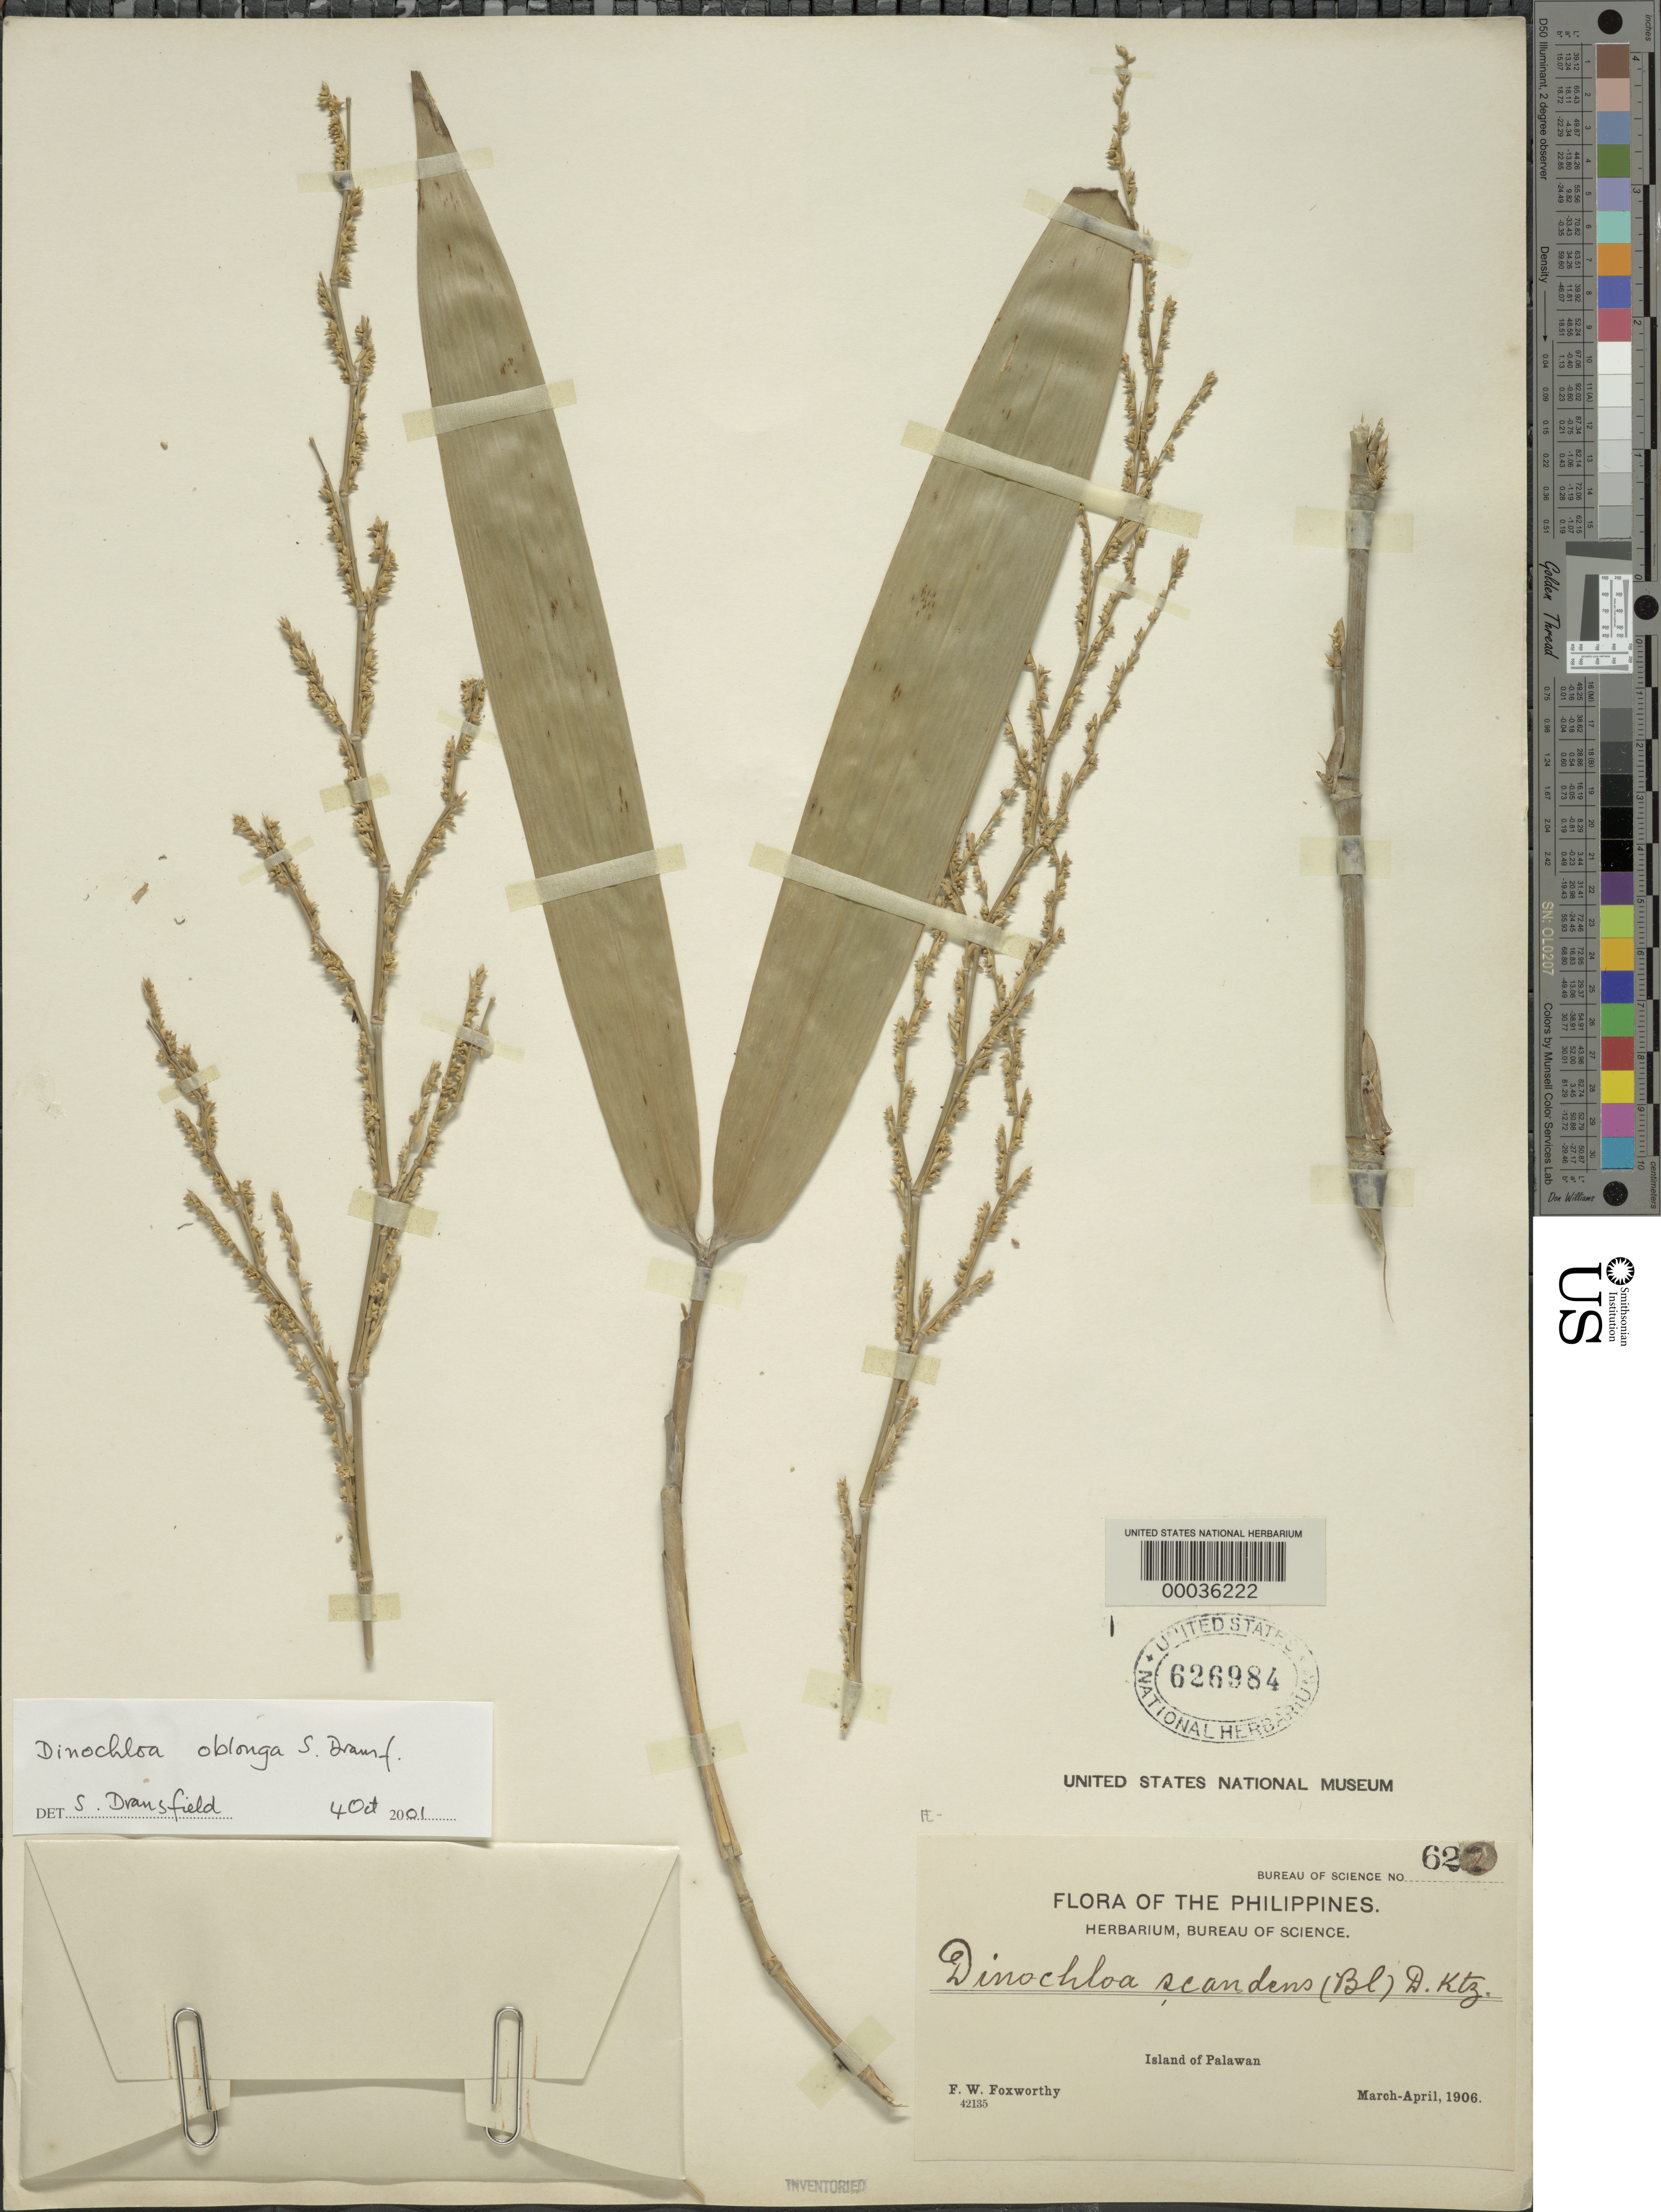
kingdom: Plantae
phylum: Tracheophyta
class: Liliopsida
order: Poales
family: Poaceae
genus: Dinochloa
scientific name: Dinochloa oblonga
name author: S. Dransf.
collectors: F. W. Foxworthy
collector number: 622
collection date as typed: Mar 1906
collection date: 1906-03/1906-04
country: Philippines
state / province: Mimaropa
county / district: Palawan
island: Palawan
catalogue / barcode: US 626984